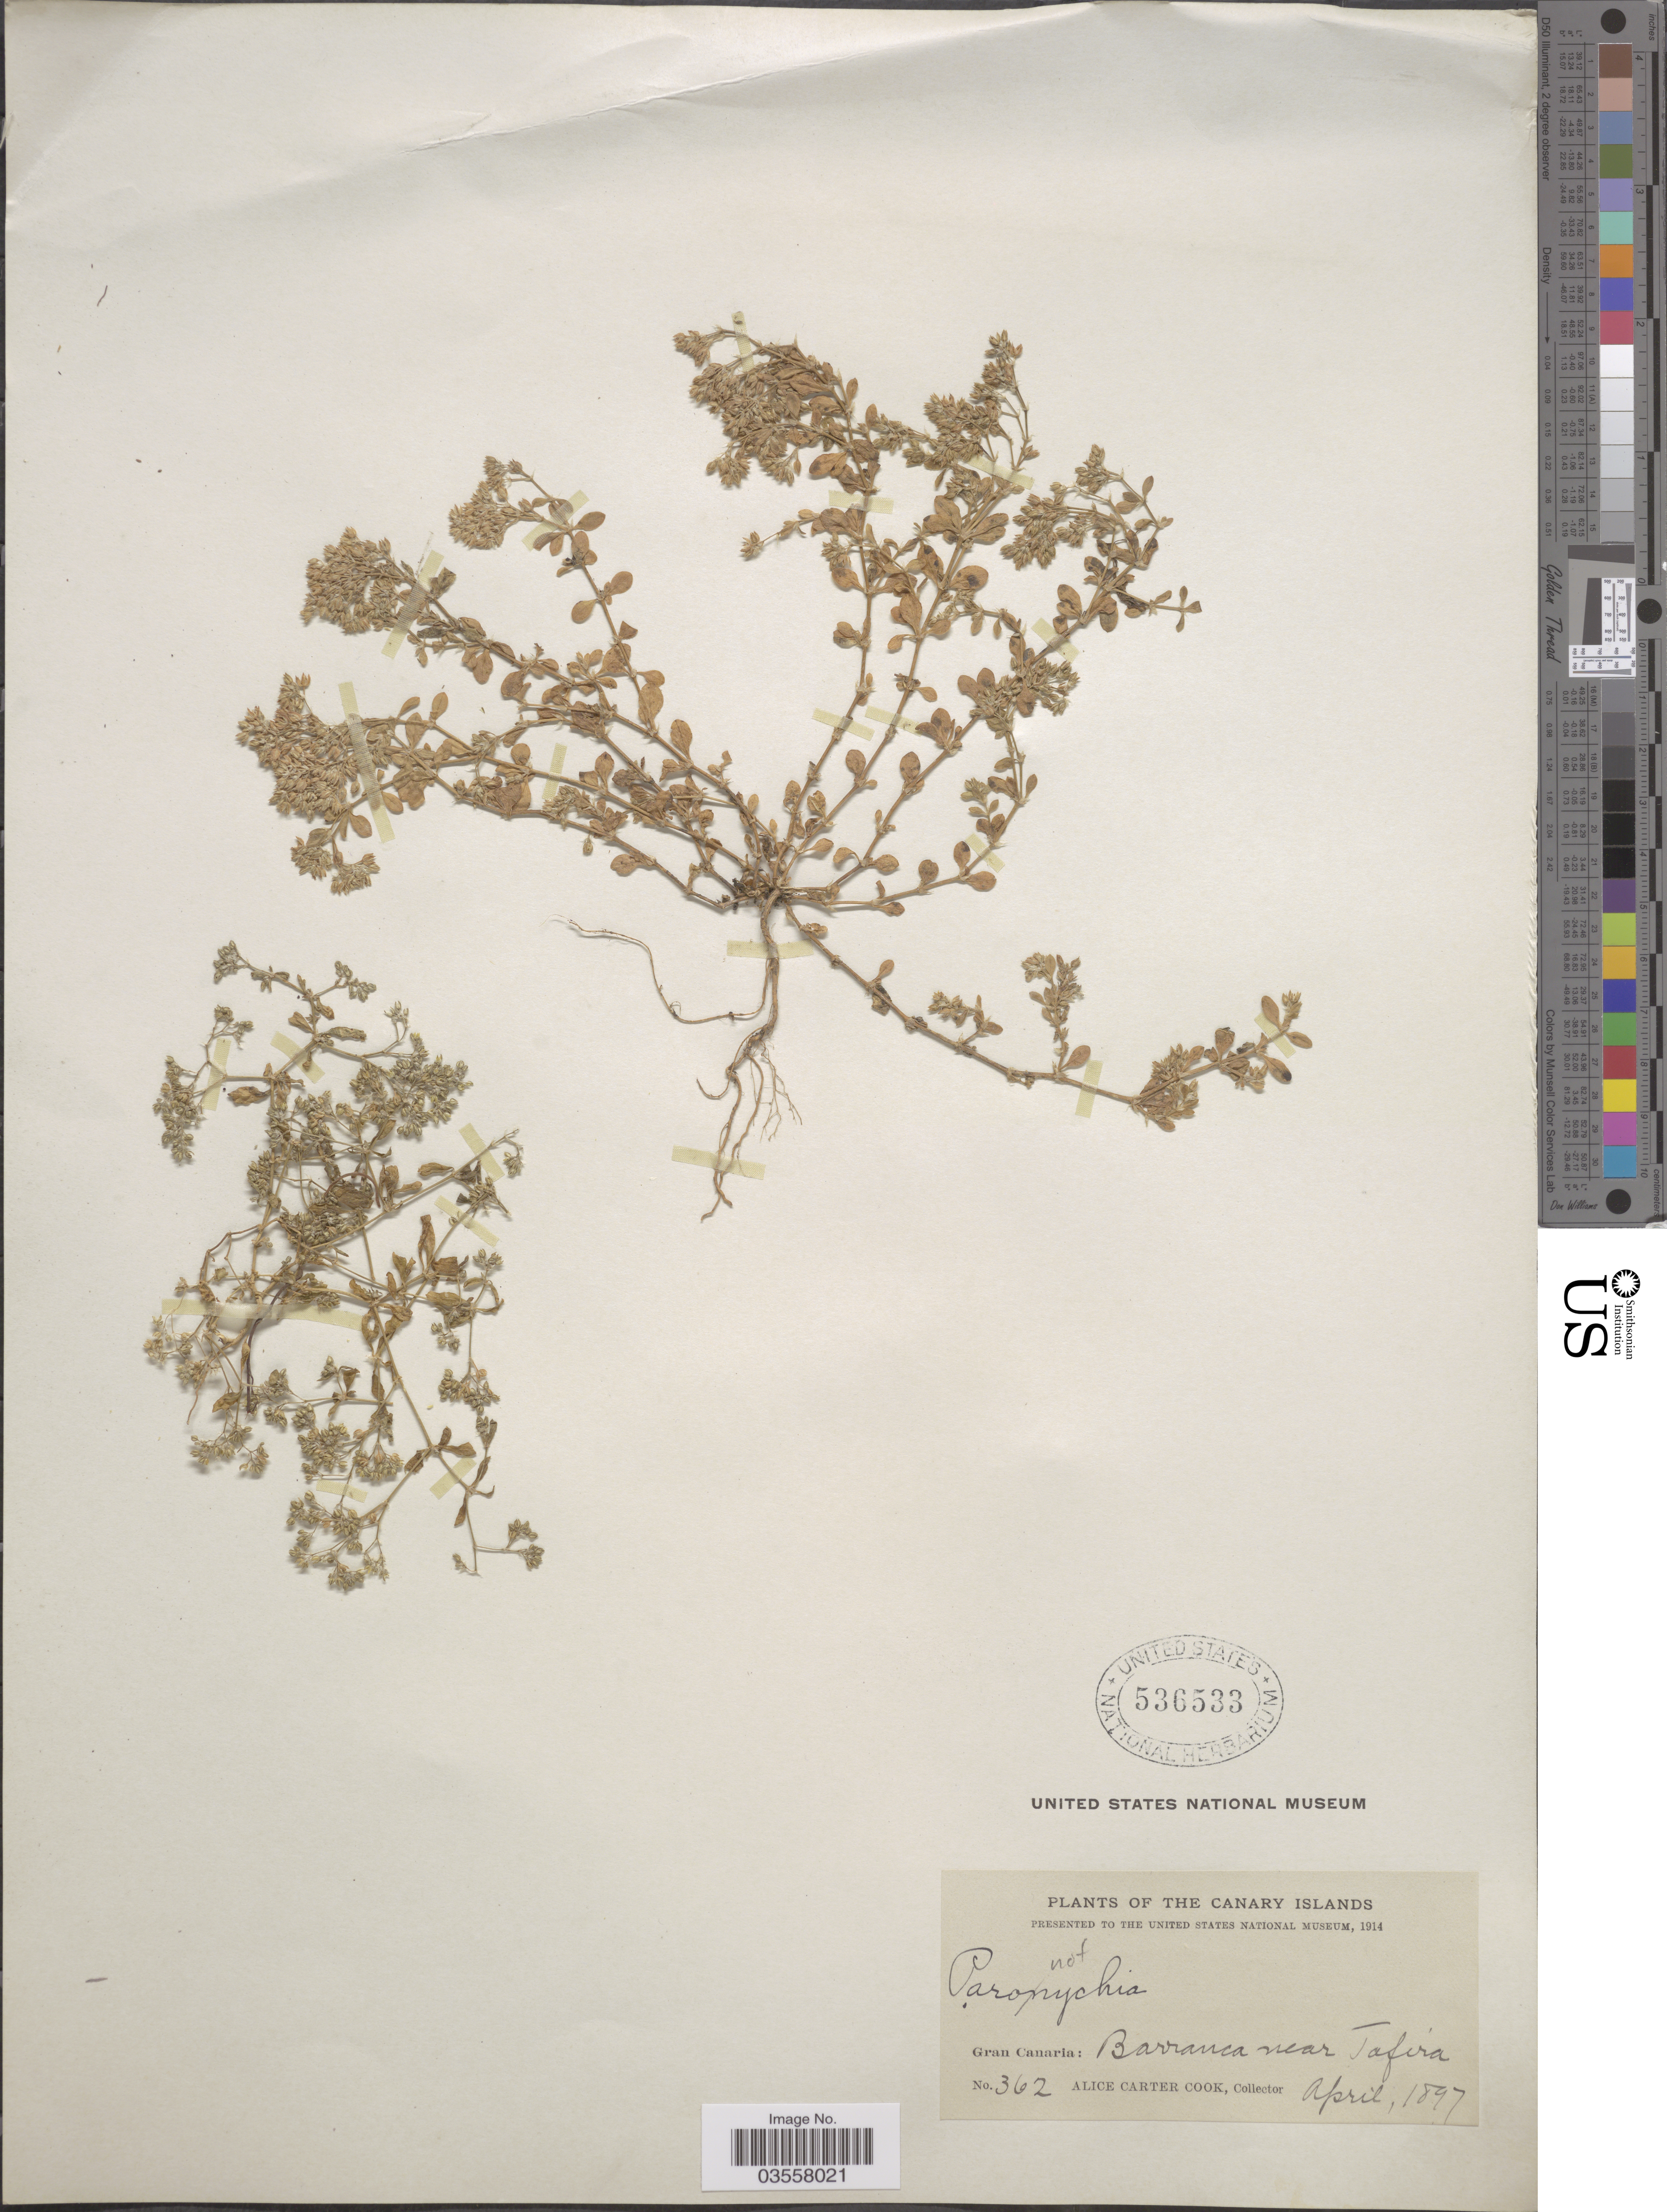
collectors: Alice C. Cook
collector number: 362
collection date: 1897-04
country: Spain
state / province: Canarias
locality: The Canary Islands. Gran Canaria: Barranca near Tafira.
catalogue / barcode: US 536533